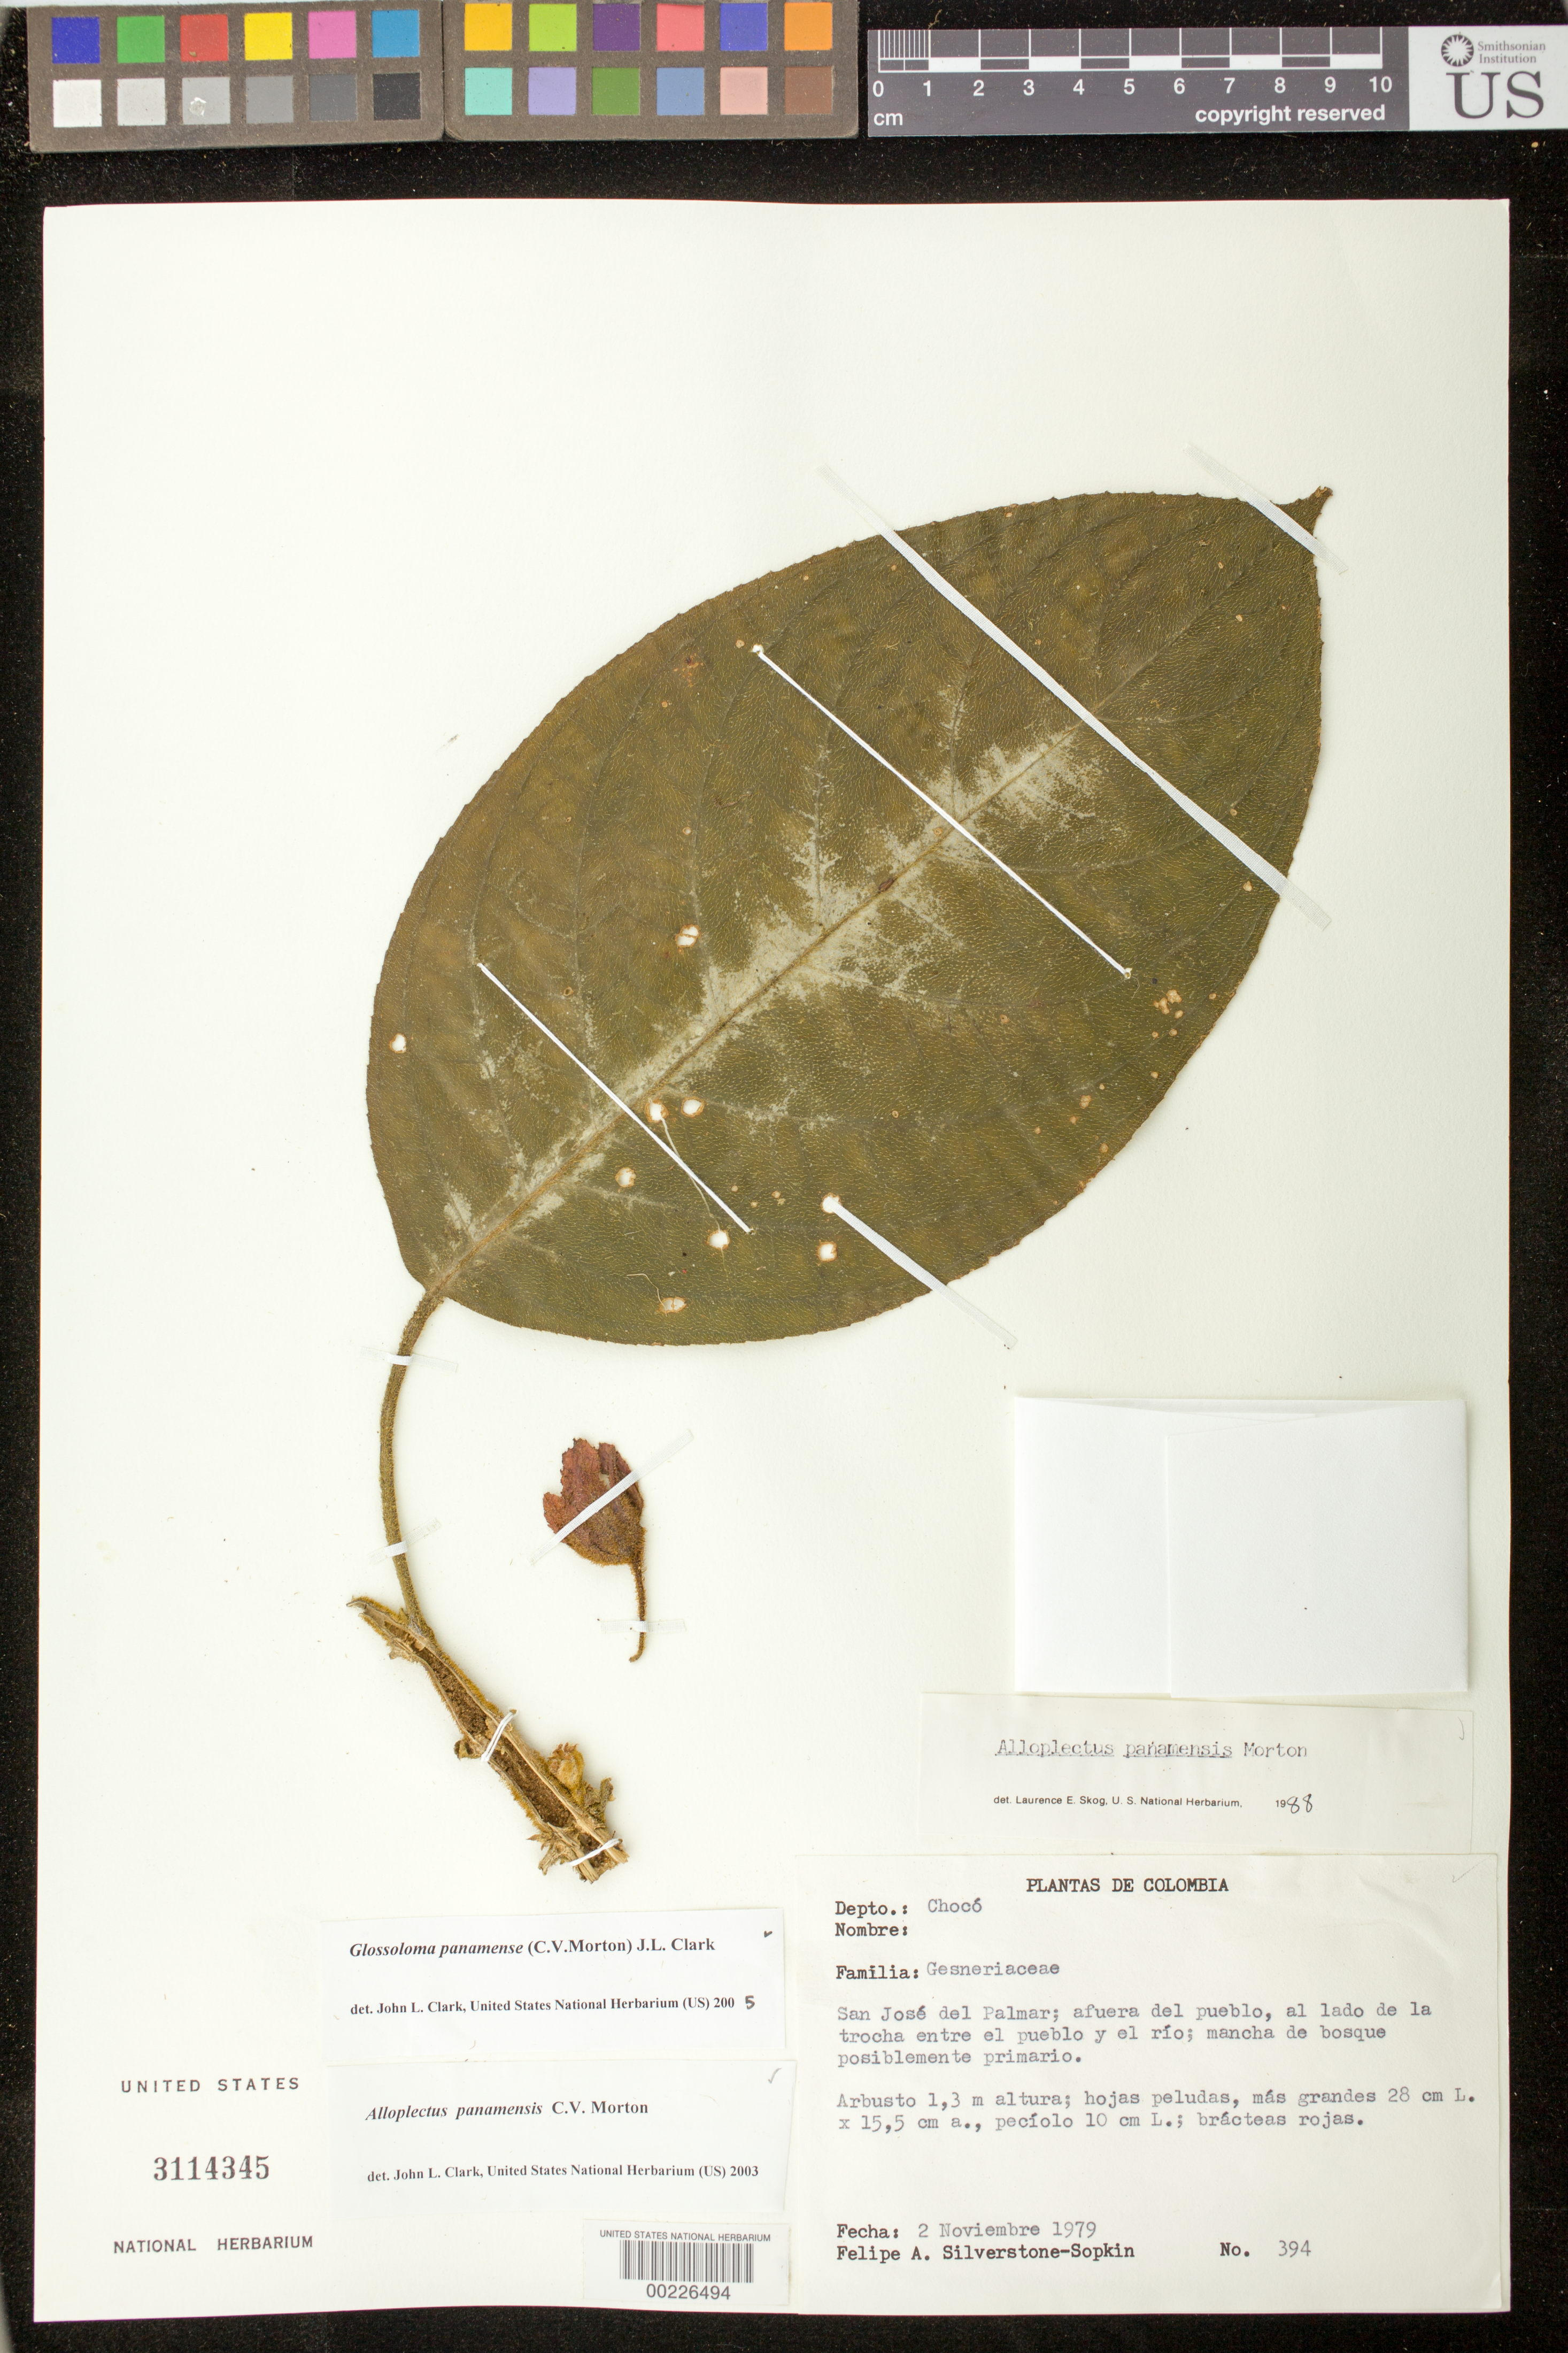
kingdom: Plantae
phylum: Tracheophyta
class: Magnoliopsida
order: Lamiales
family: Gesneriaceae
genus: Glossoloma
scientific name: Glossoloma panamense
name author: (C.V. Morton) J.L. Clark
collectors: P. A. Silverstone-Sopkin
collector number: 394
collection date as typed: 02 Nov 1979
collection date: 1979-11-02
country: Colombia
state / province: Chocó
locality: San José del Palmar; afuera del pueblo, al lado de la trocha entre el pueblo y el río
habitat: mancha de bosque posiblemente primario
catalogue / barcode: US 3114345